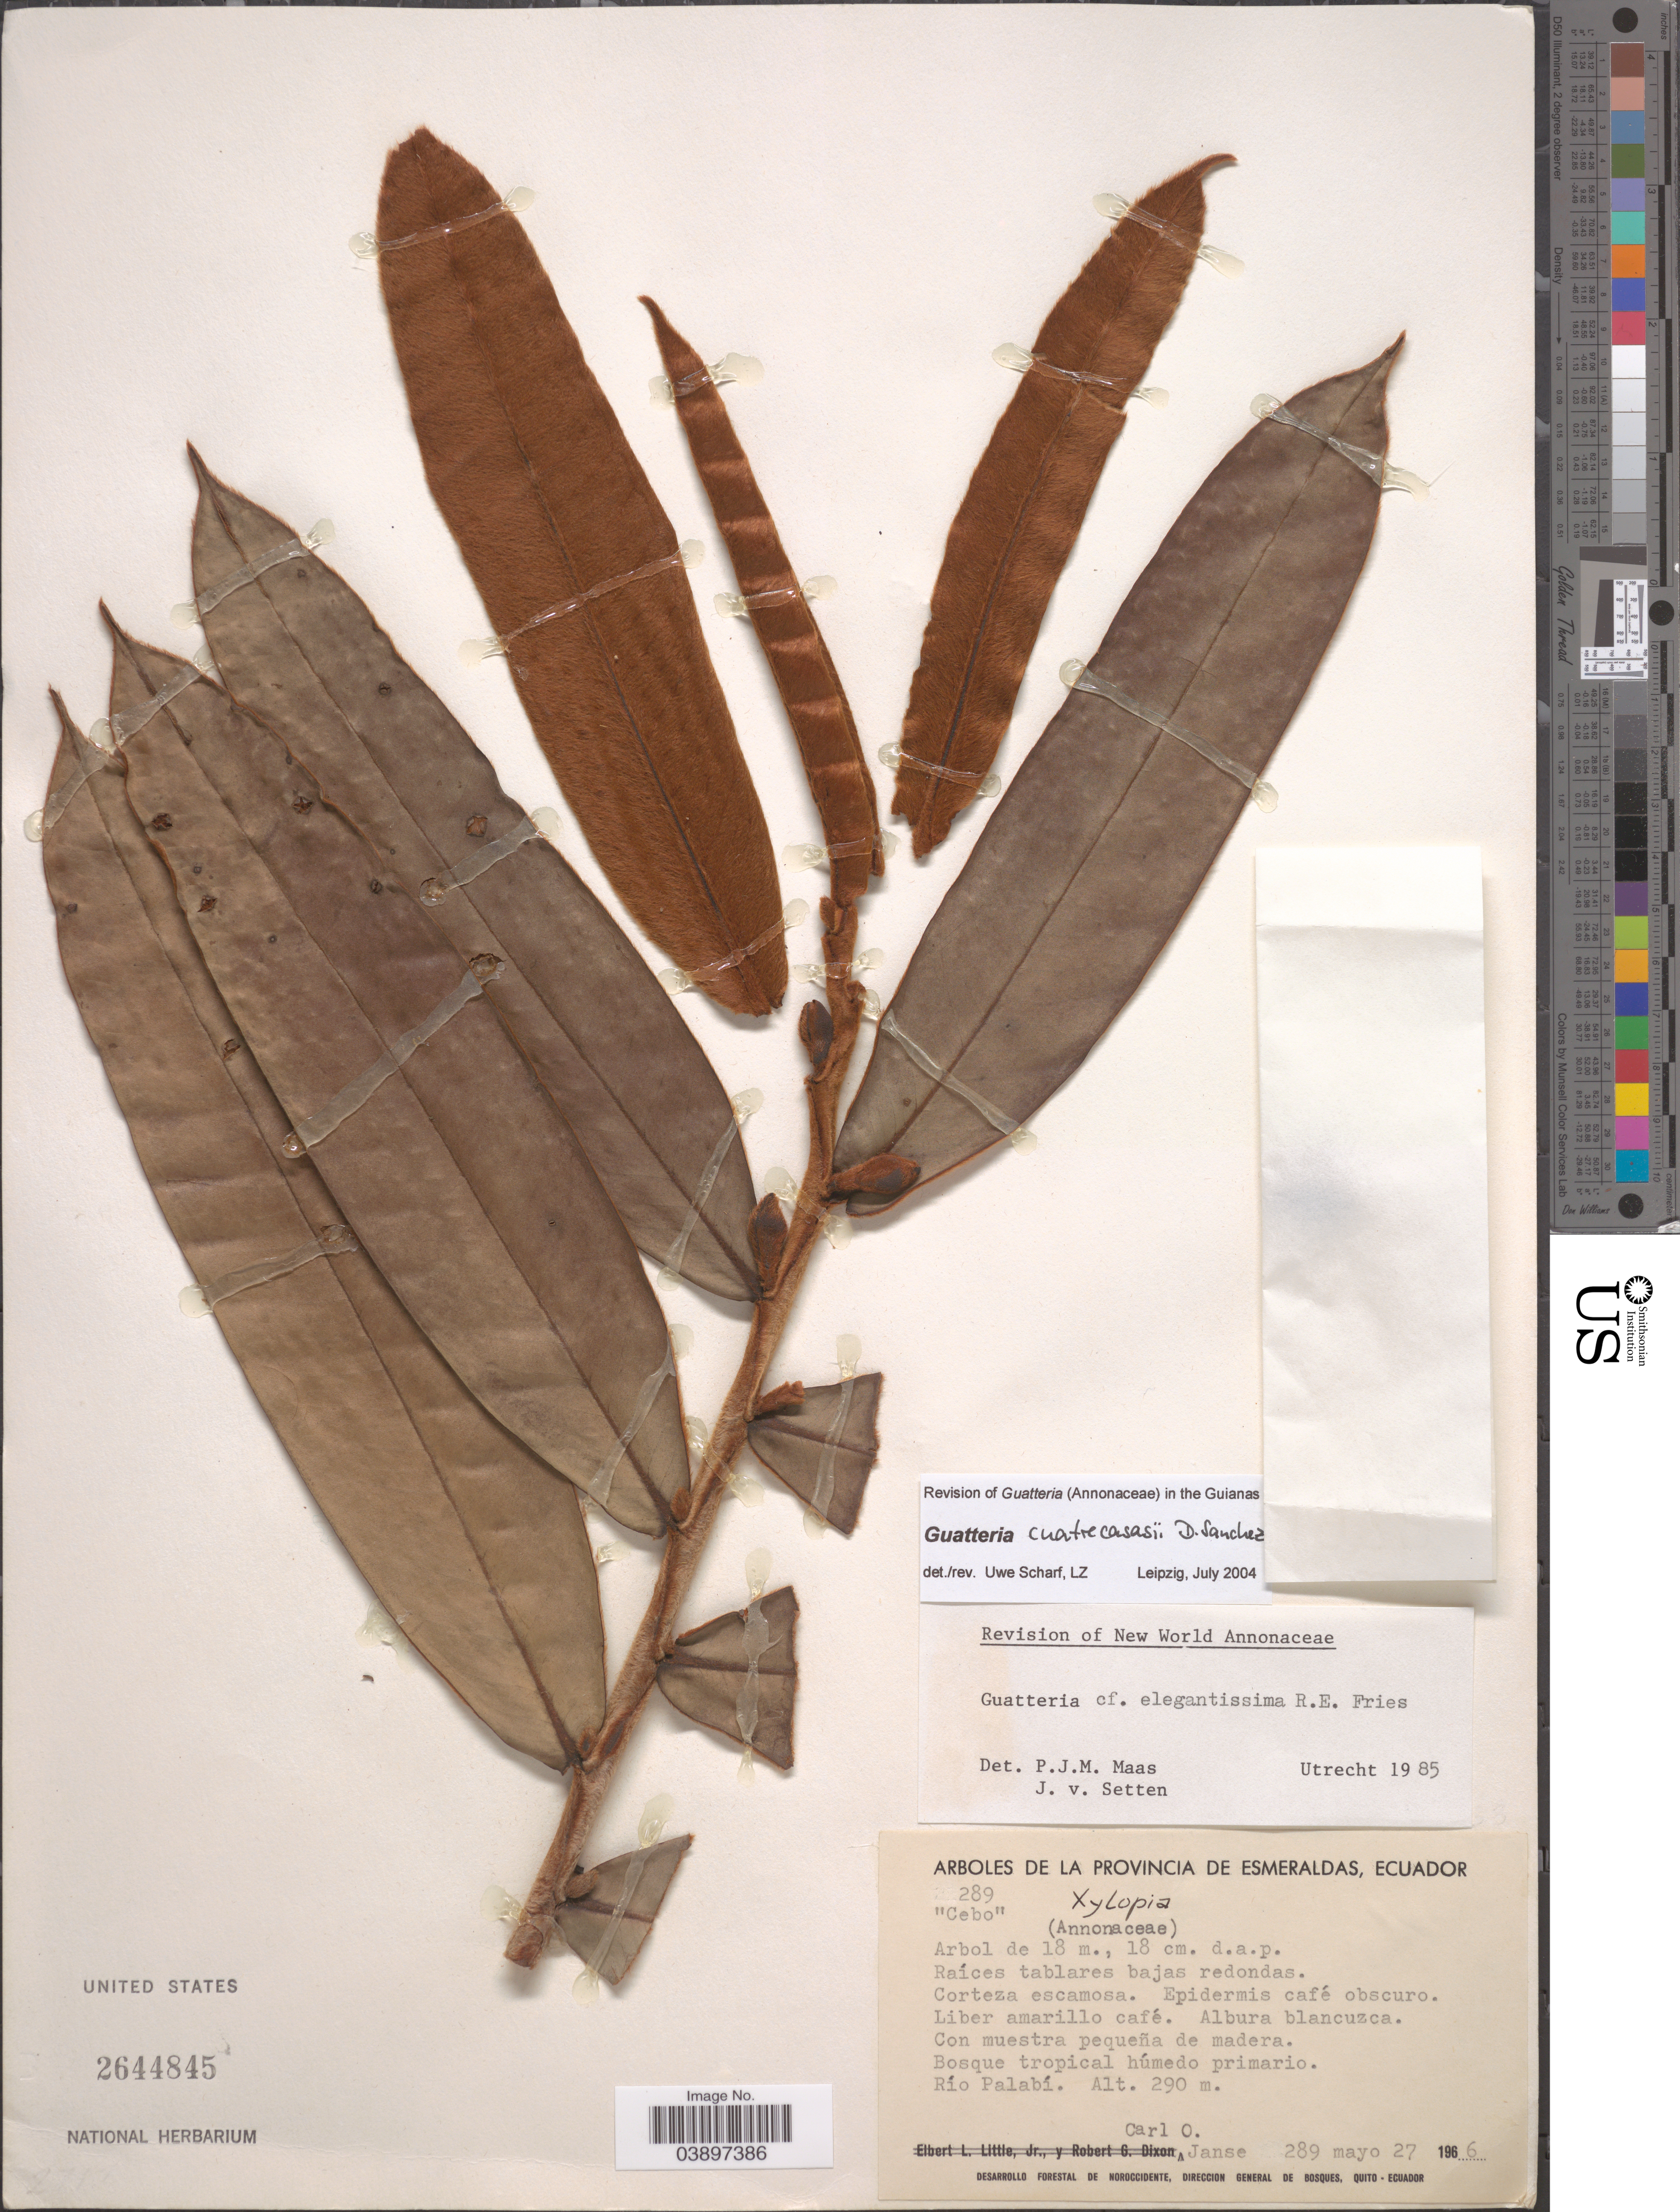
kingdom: Plantae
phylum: Tracheophyta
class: Magnoliopsida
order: Magnoliales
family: Annonaceae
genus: Guatteria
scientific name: Guatteria cuatrecasasii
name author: D. Sánchez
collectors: C. Janse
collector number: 289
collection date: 1966-05-27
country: Ecuador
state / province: Esmeraldas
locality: Río Palabí.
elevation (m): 290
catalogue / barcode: US 2644845